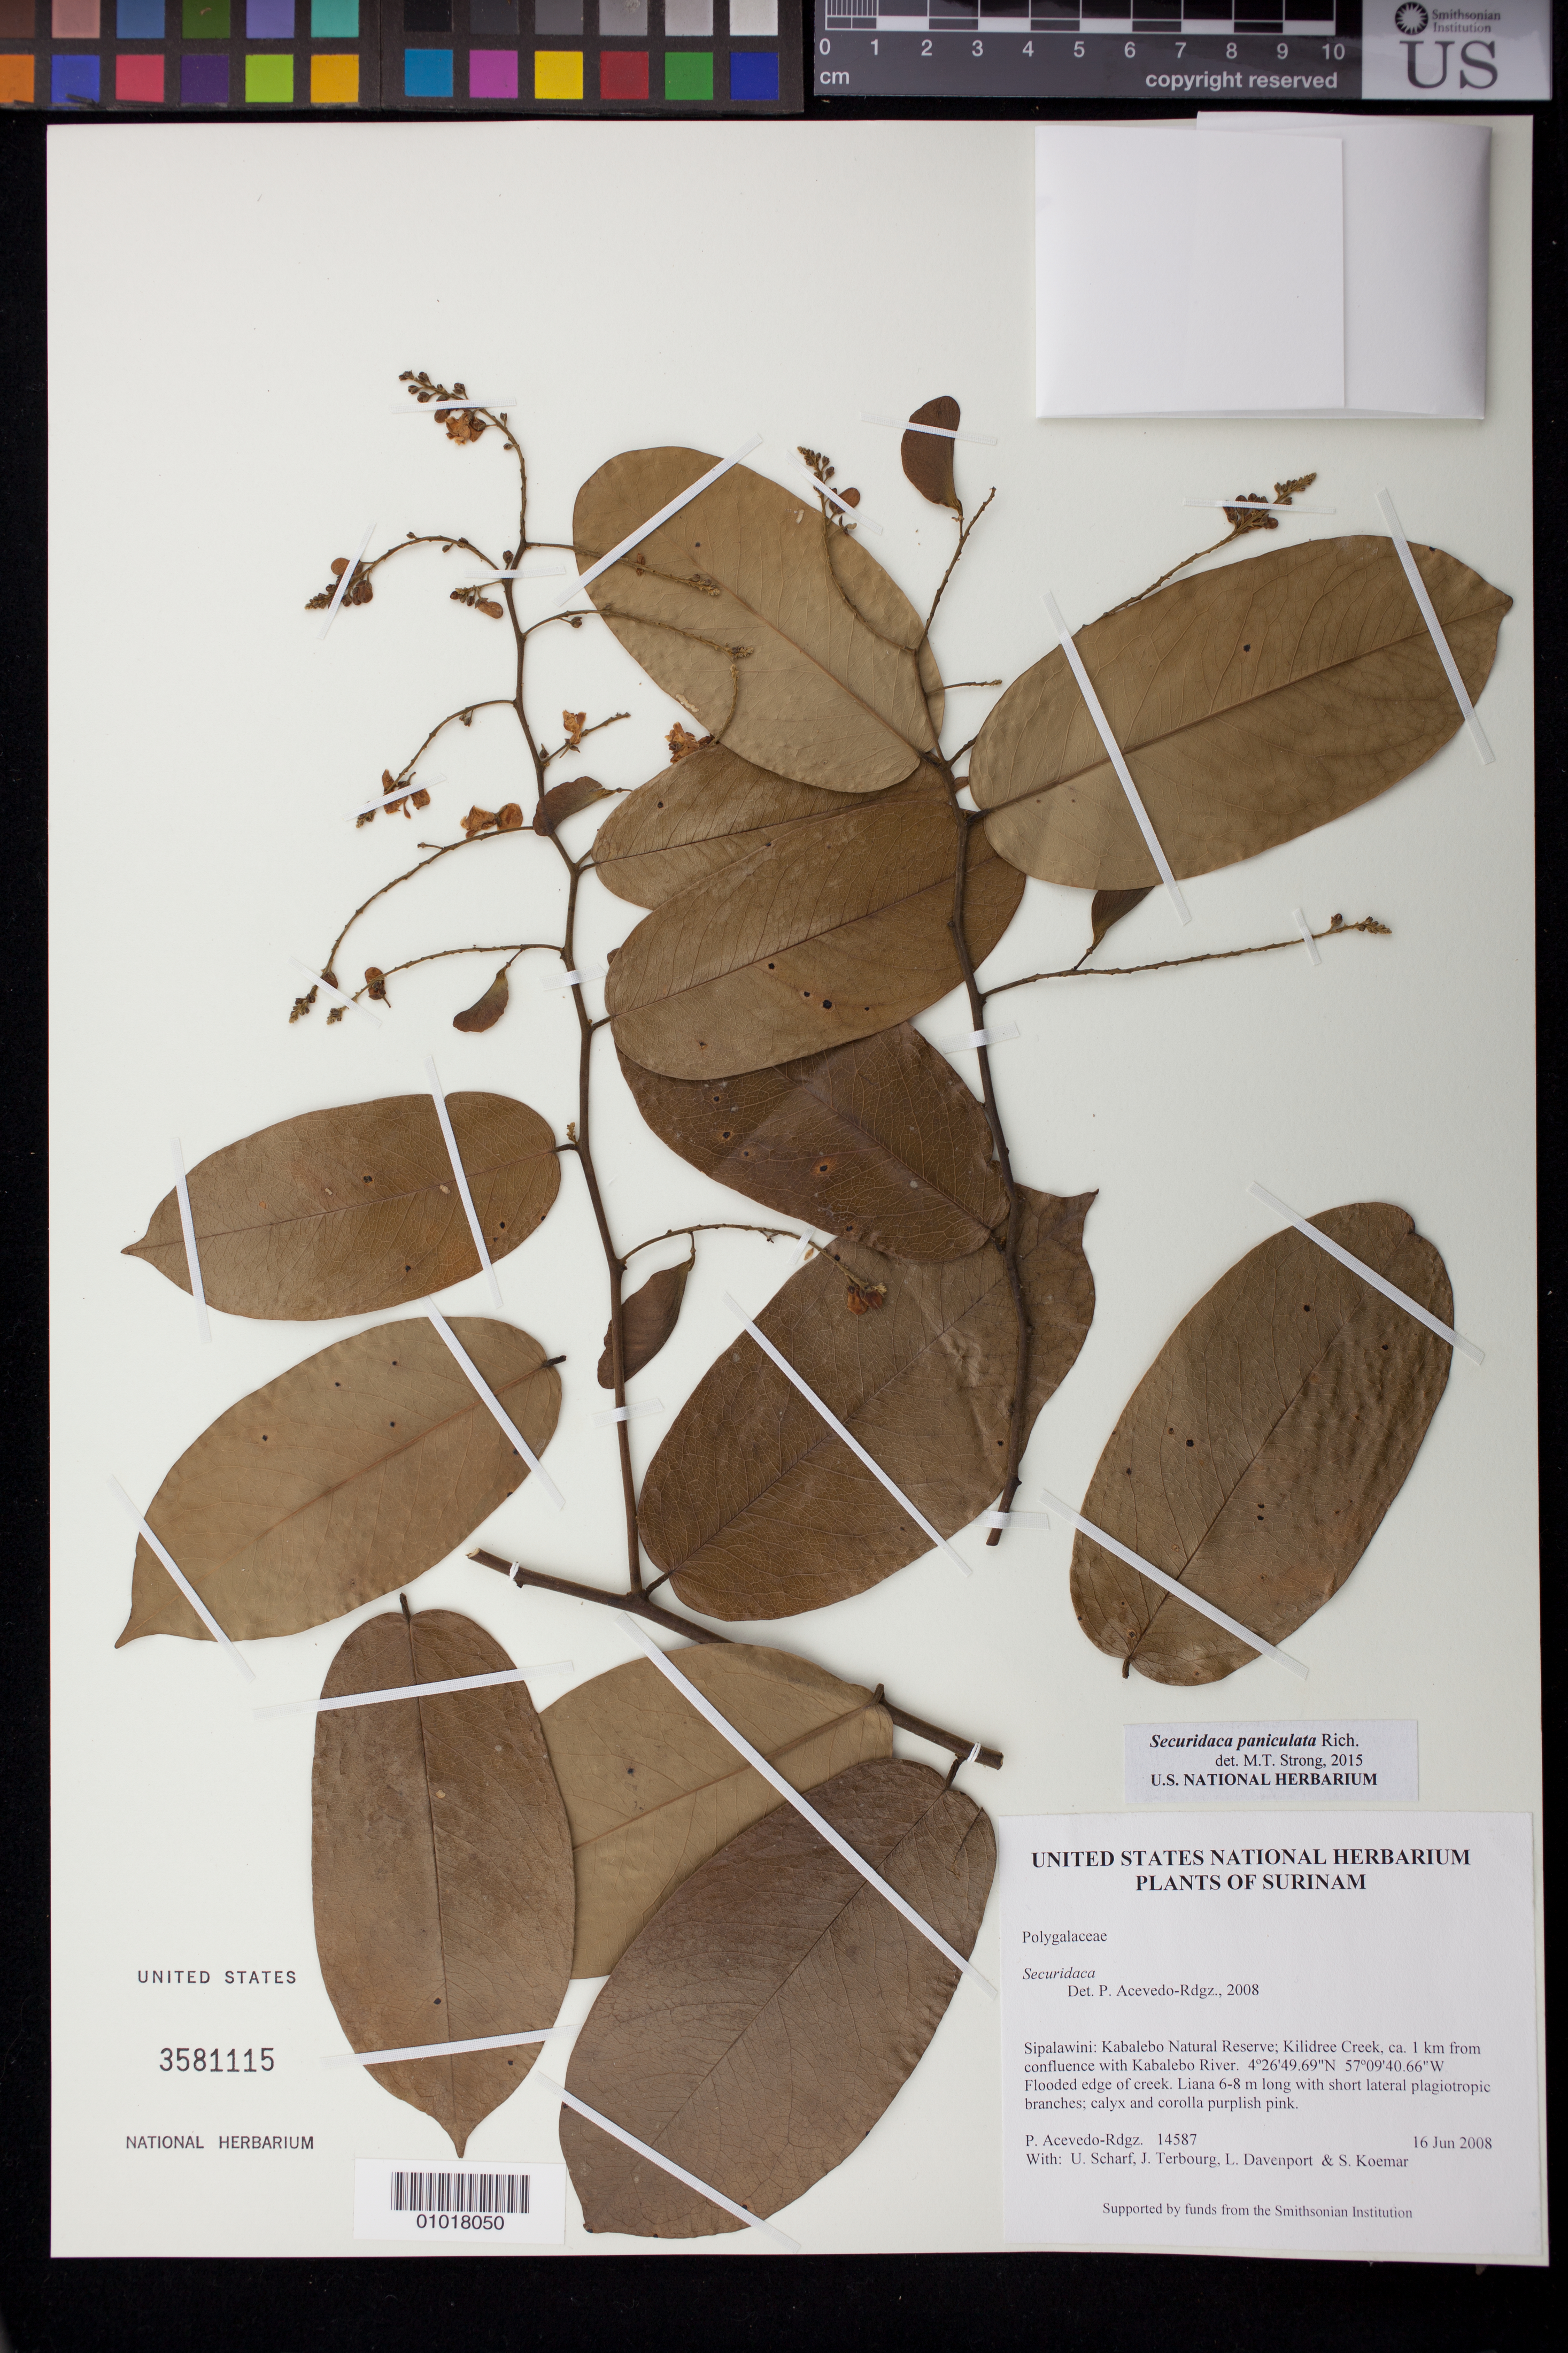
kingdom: Plantae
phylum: Tracheophyta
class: Magnoliopsida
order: Fabales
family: Polygalaceae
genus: Securidaca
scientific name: Securidaca paniculata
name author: Rich.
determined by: Strong, M. T., (US), Smithsonian Institution - National Museum of Natural History (UNITED STATES)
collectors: P. Acevedo-Rodr., U. Scharf, J. Terbourg, L. Davenport & S. Koemar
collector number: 14587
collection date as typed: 16 Jun 2008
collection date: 2008-06-16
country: Suriname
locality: Sipalawini: Kabalebo Natural Reserve; Kilidree Creek, ca. 1 km from confluence with Kabalebo River.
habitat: Flooded edge of creek.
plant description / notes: US, NY, MO, K, P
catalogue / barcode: US 3581115